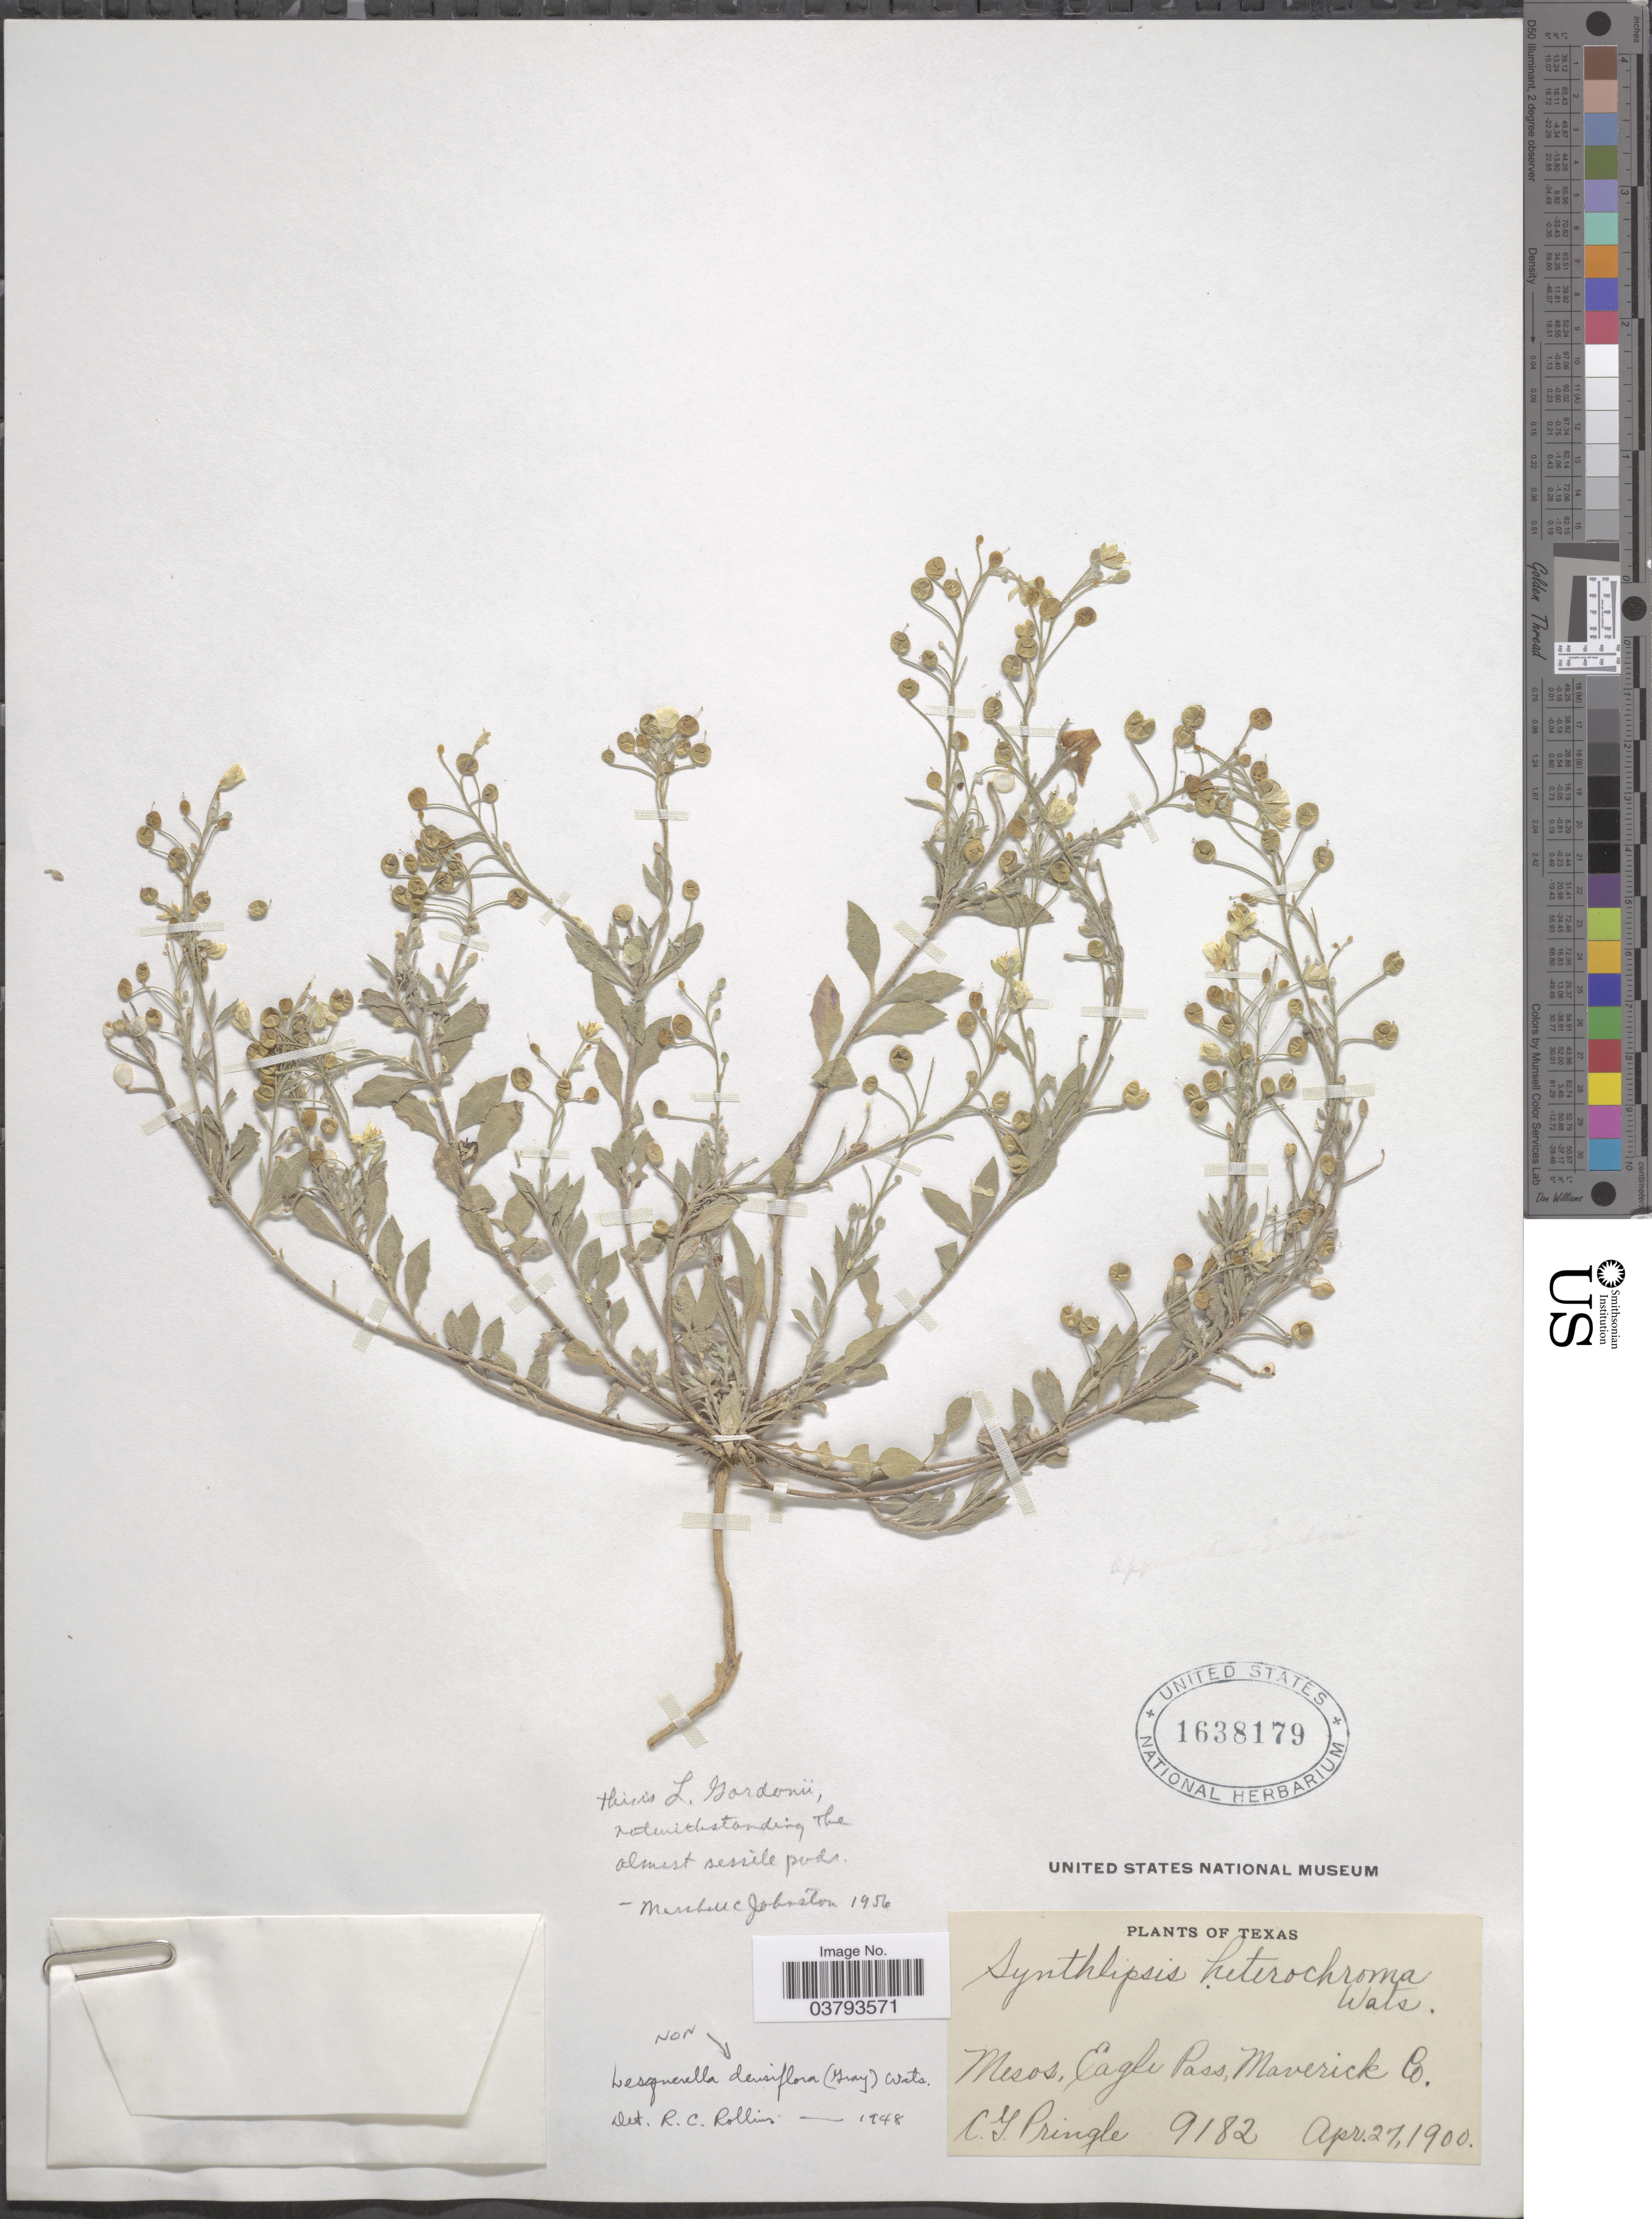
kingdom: Plantae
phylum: Tracheophyta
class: Magnoliopsida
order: Brassicales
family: Brassicaceae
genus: Lesquerella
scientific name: Lesquerella gordonii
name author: (A. Gray) S. Watson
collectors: C. G. Pringle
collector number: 9182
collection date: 1900-04-27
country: United States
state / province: Texas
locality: Mesos, Eagle Pass, Maverick Co.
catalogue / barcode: US 1638179